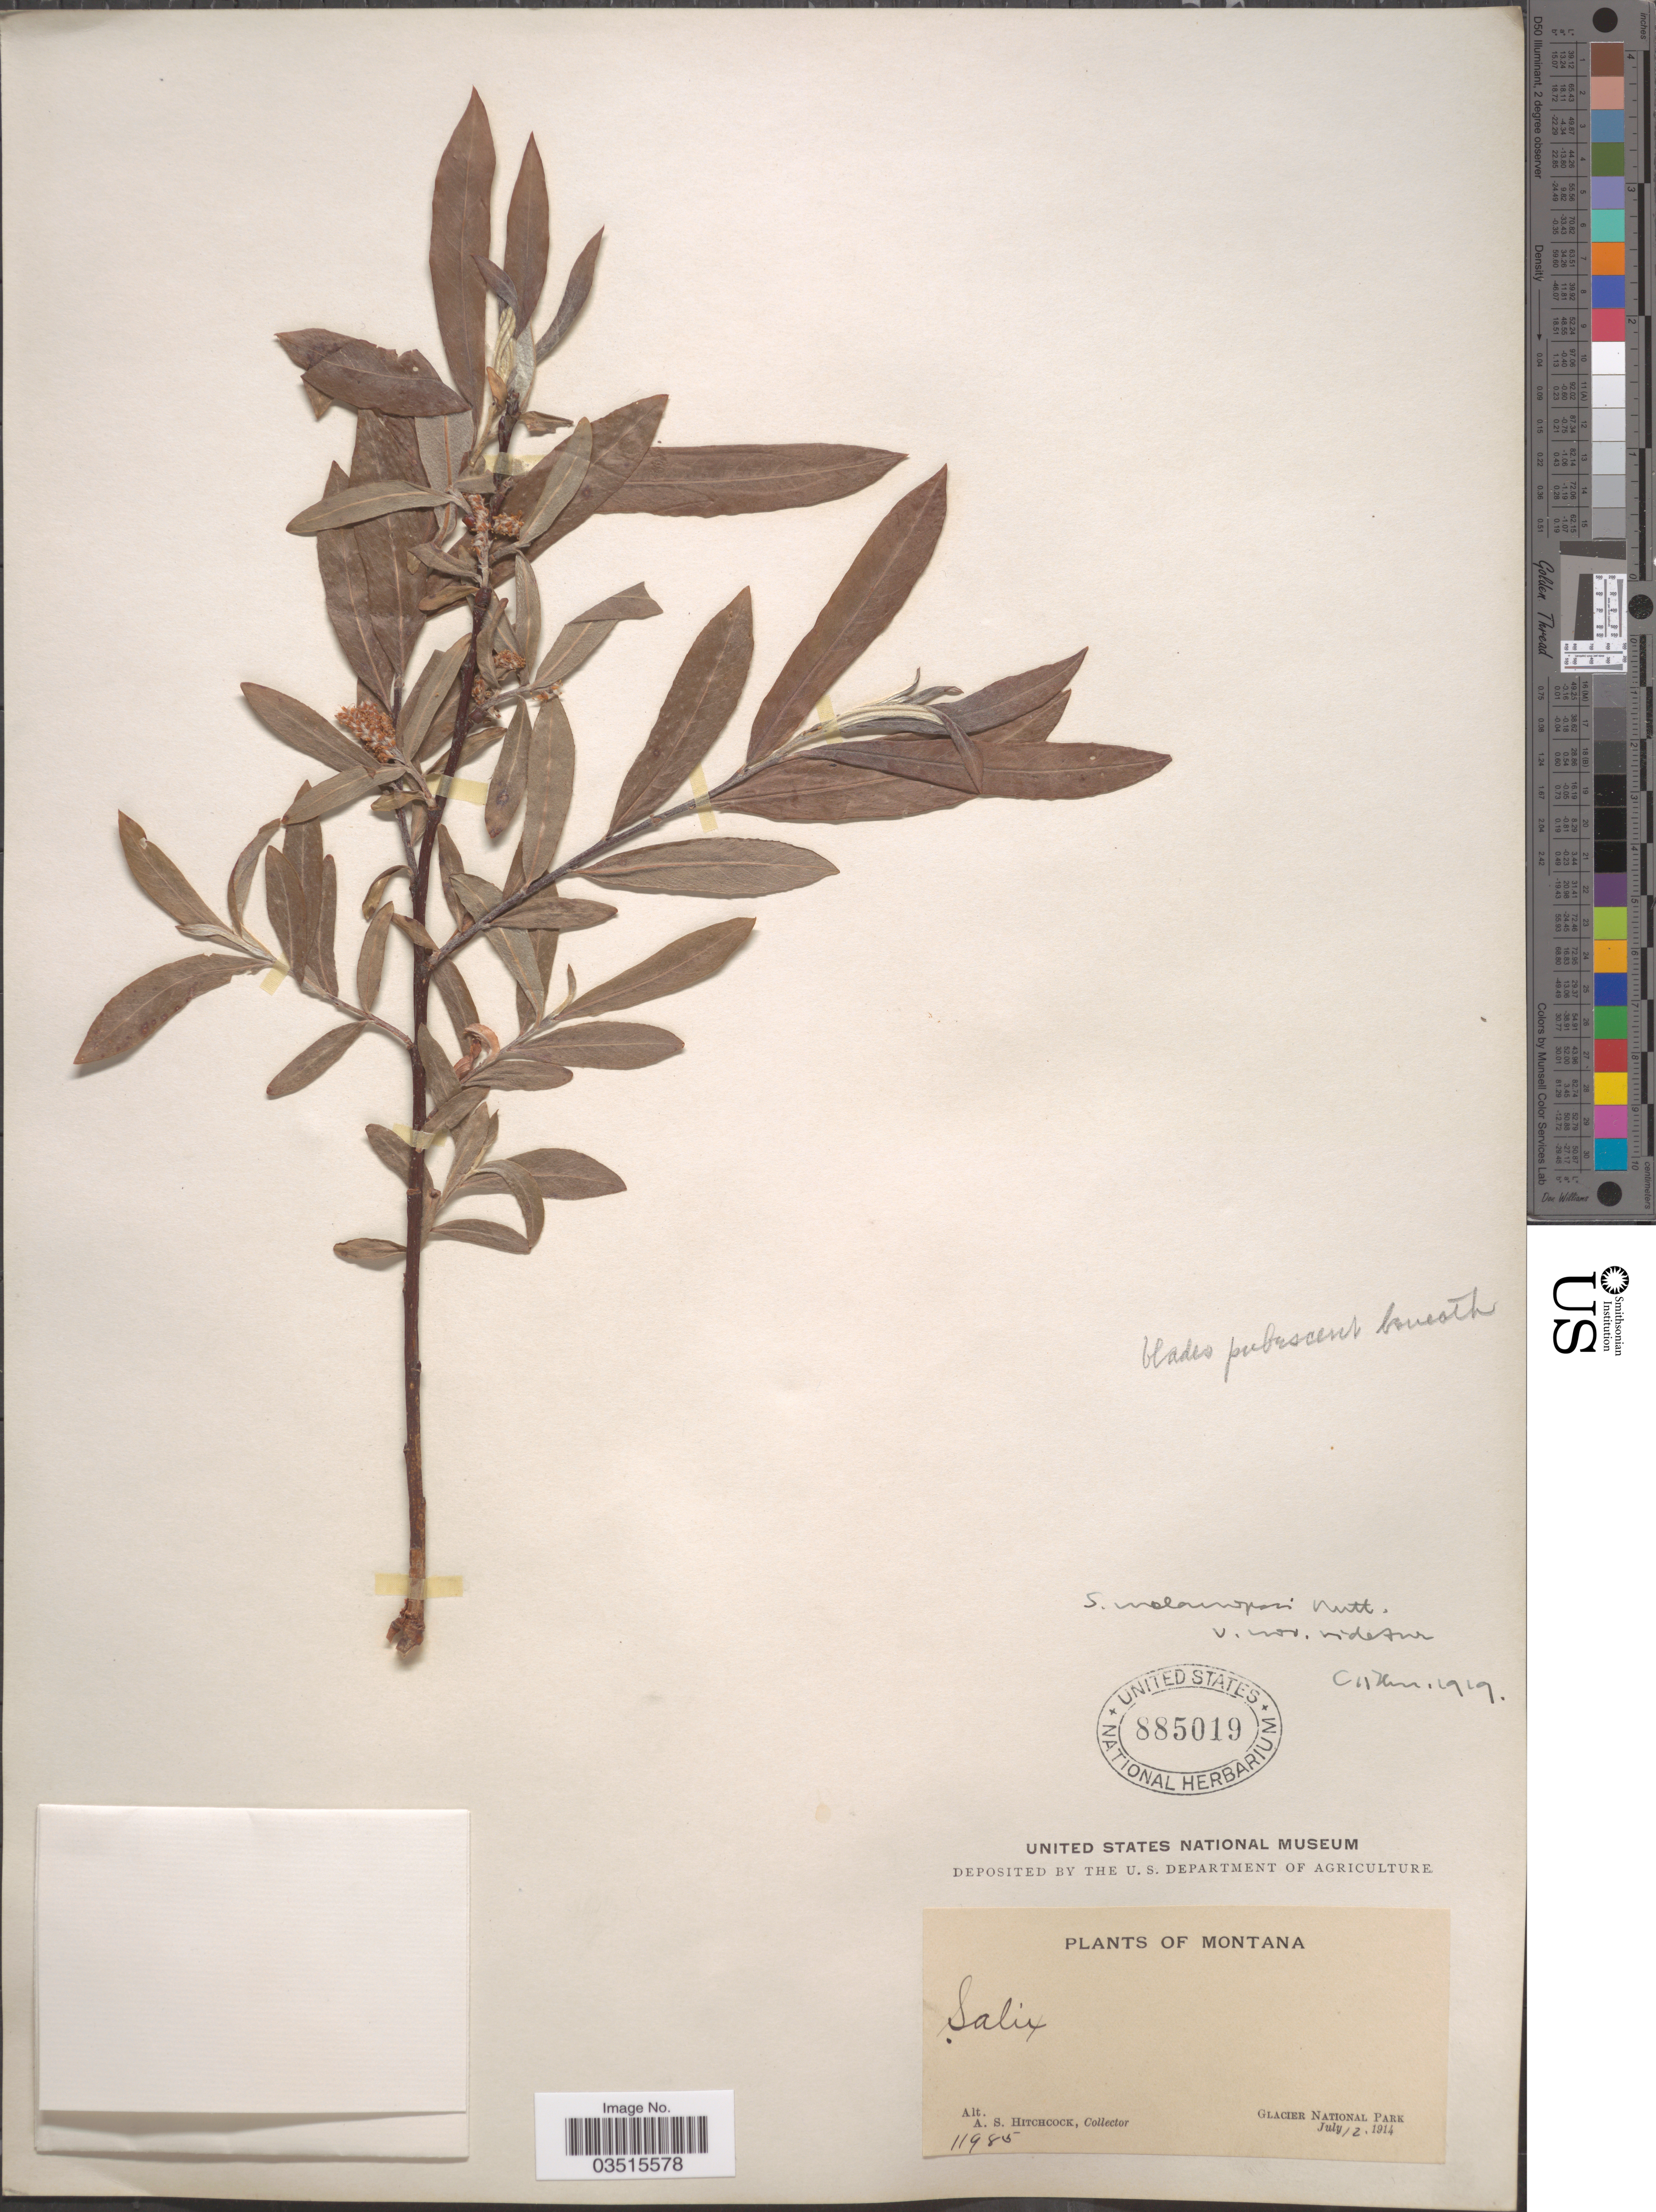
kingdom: Plantae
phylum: Tracheophyta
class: Magnoliopsida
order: Malpighiales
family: Salicaceae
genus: Salix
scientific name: Salix melanopsis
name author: Nutt.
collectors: A. S. Hitchcock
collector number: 11985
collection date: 1914-07-12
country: United States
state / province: Montana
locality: Glacier National Park.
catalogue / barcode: US 885019